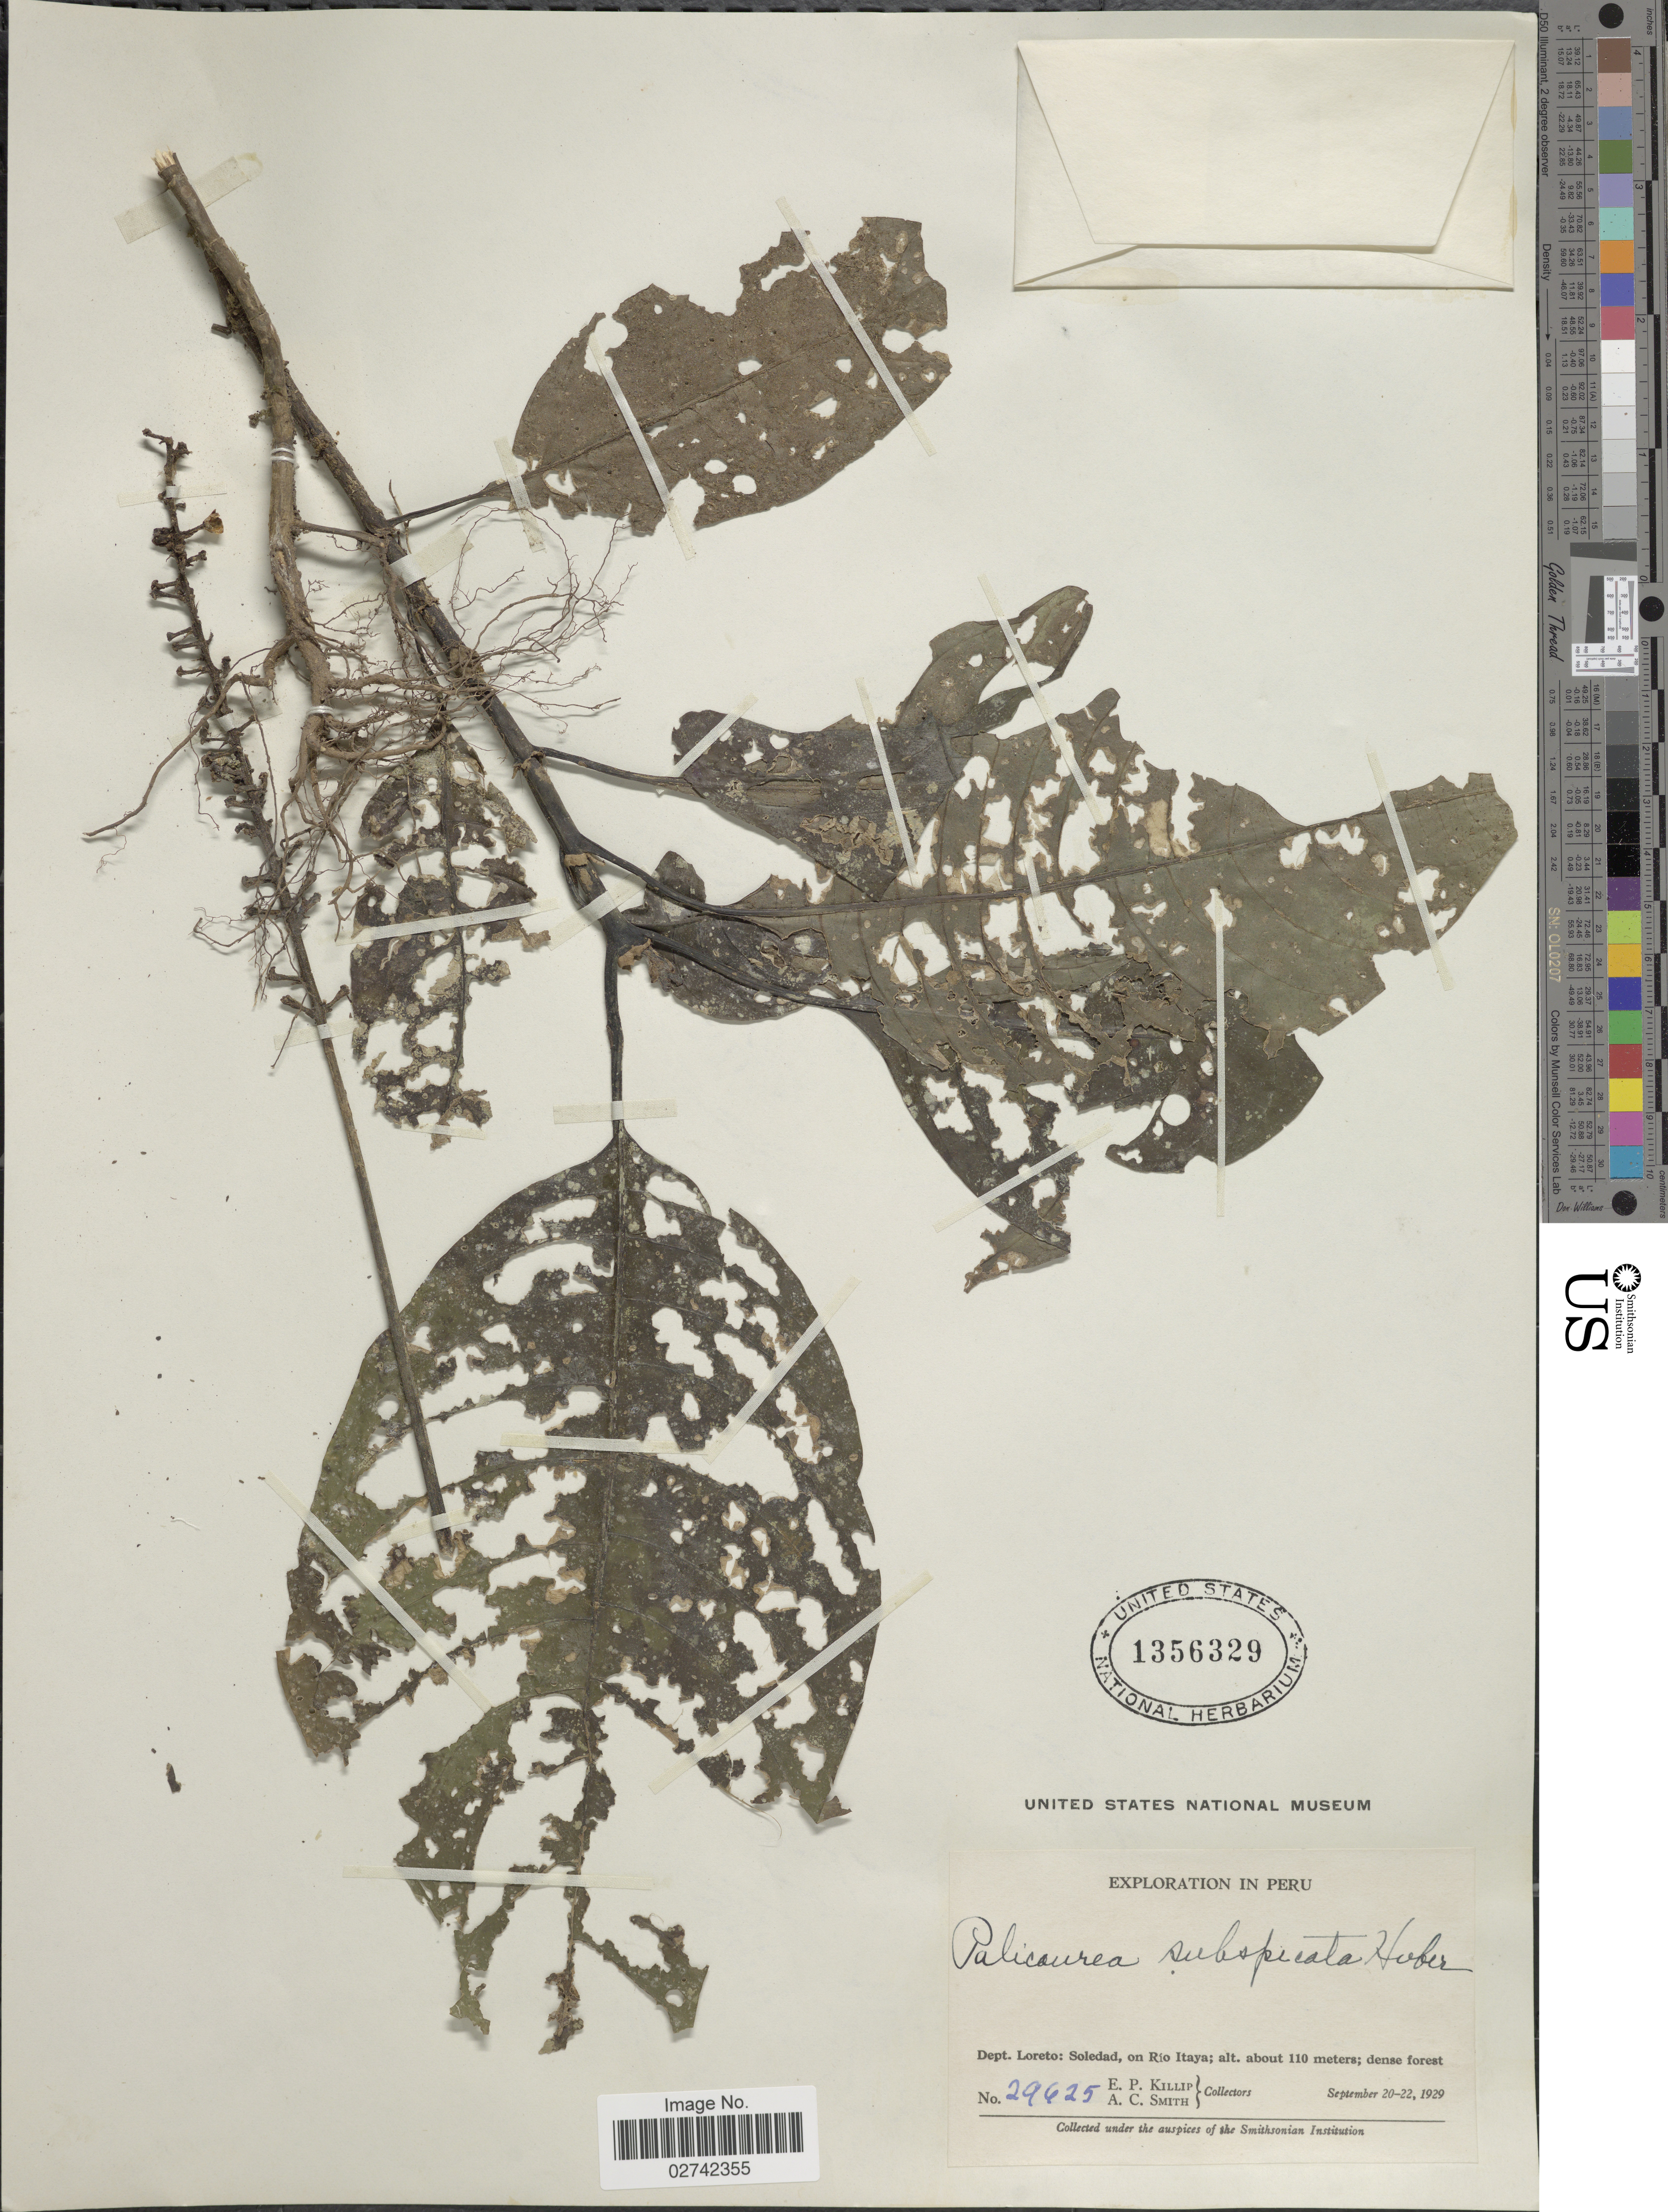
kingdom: Plantae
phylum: Tracheophyta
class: Magnoliopsida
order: Gentianales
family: Rubiaceae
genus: Palicourea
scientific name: Palicourea subspicata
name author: Huber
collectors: E. P. Killip & A. C. Smith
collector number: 29625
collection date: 1929-09-20/1929-09-22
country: Peru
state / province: Loreto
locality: Soledad, on Rio Itaya.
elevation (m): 110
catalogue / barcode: US 1356329